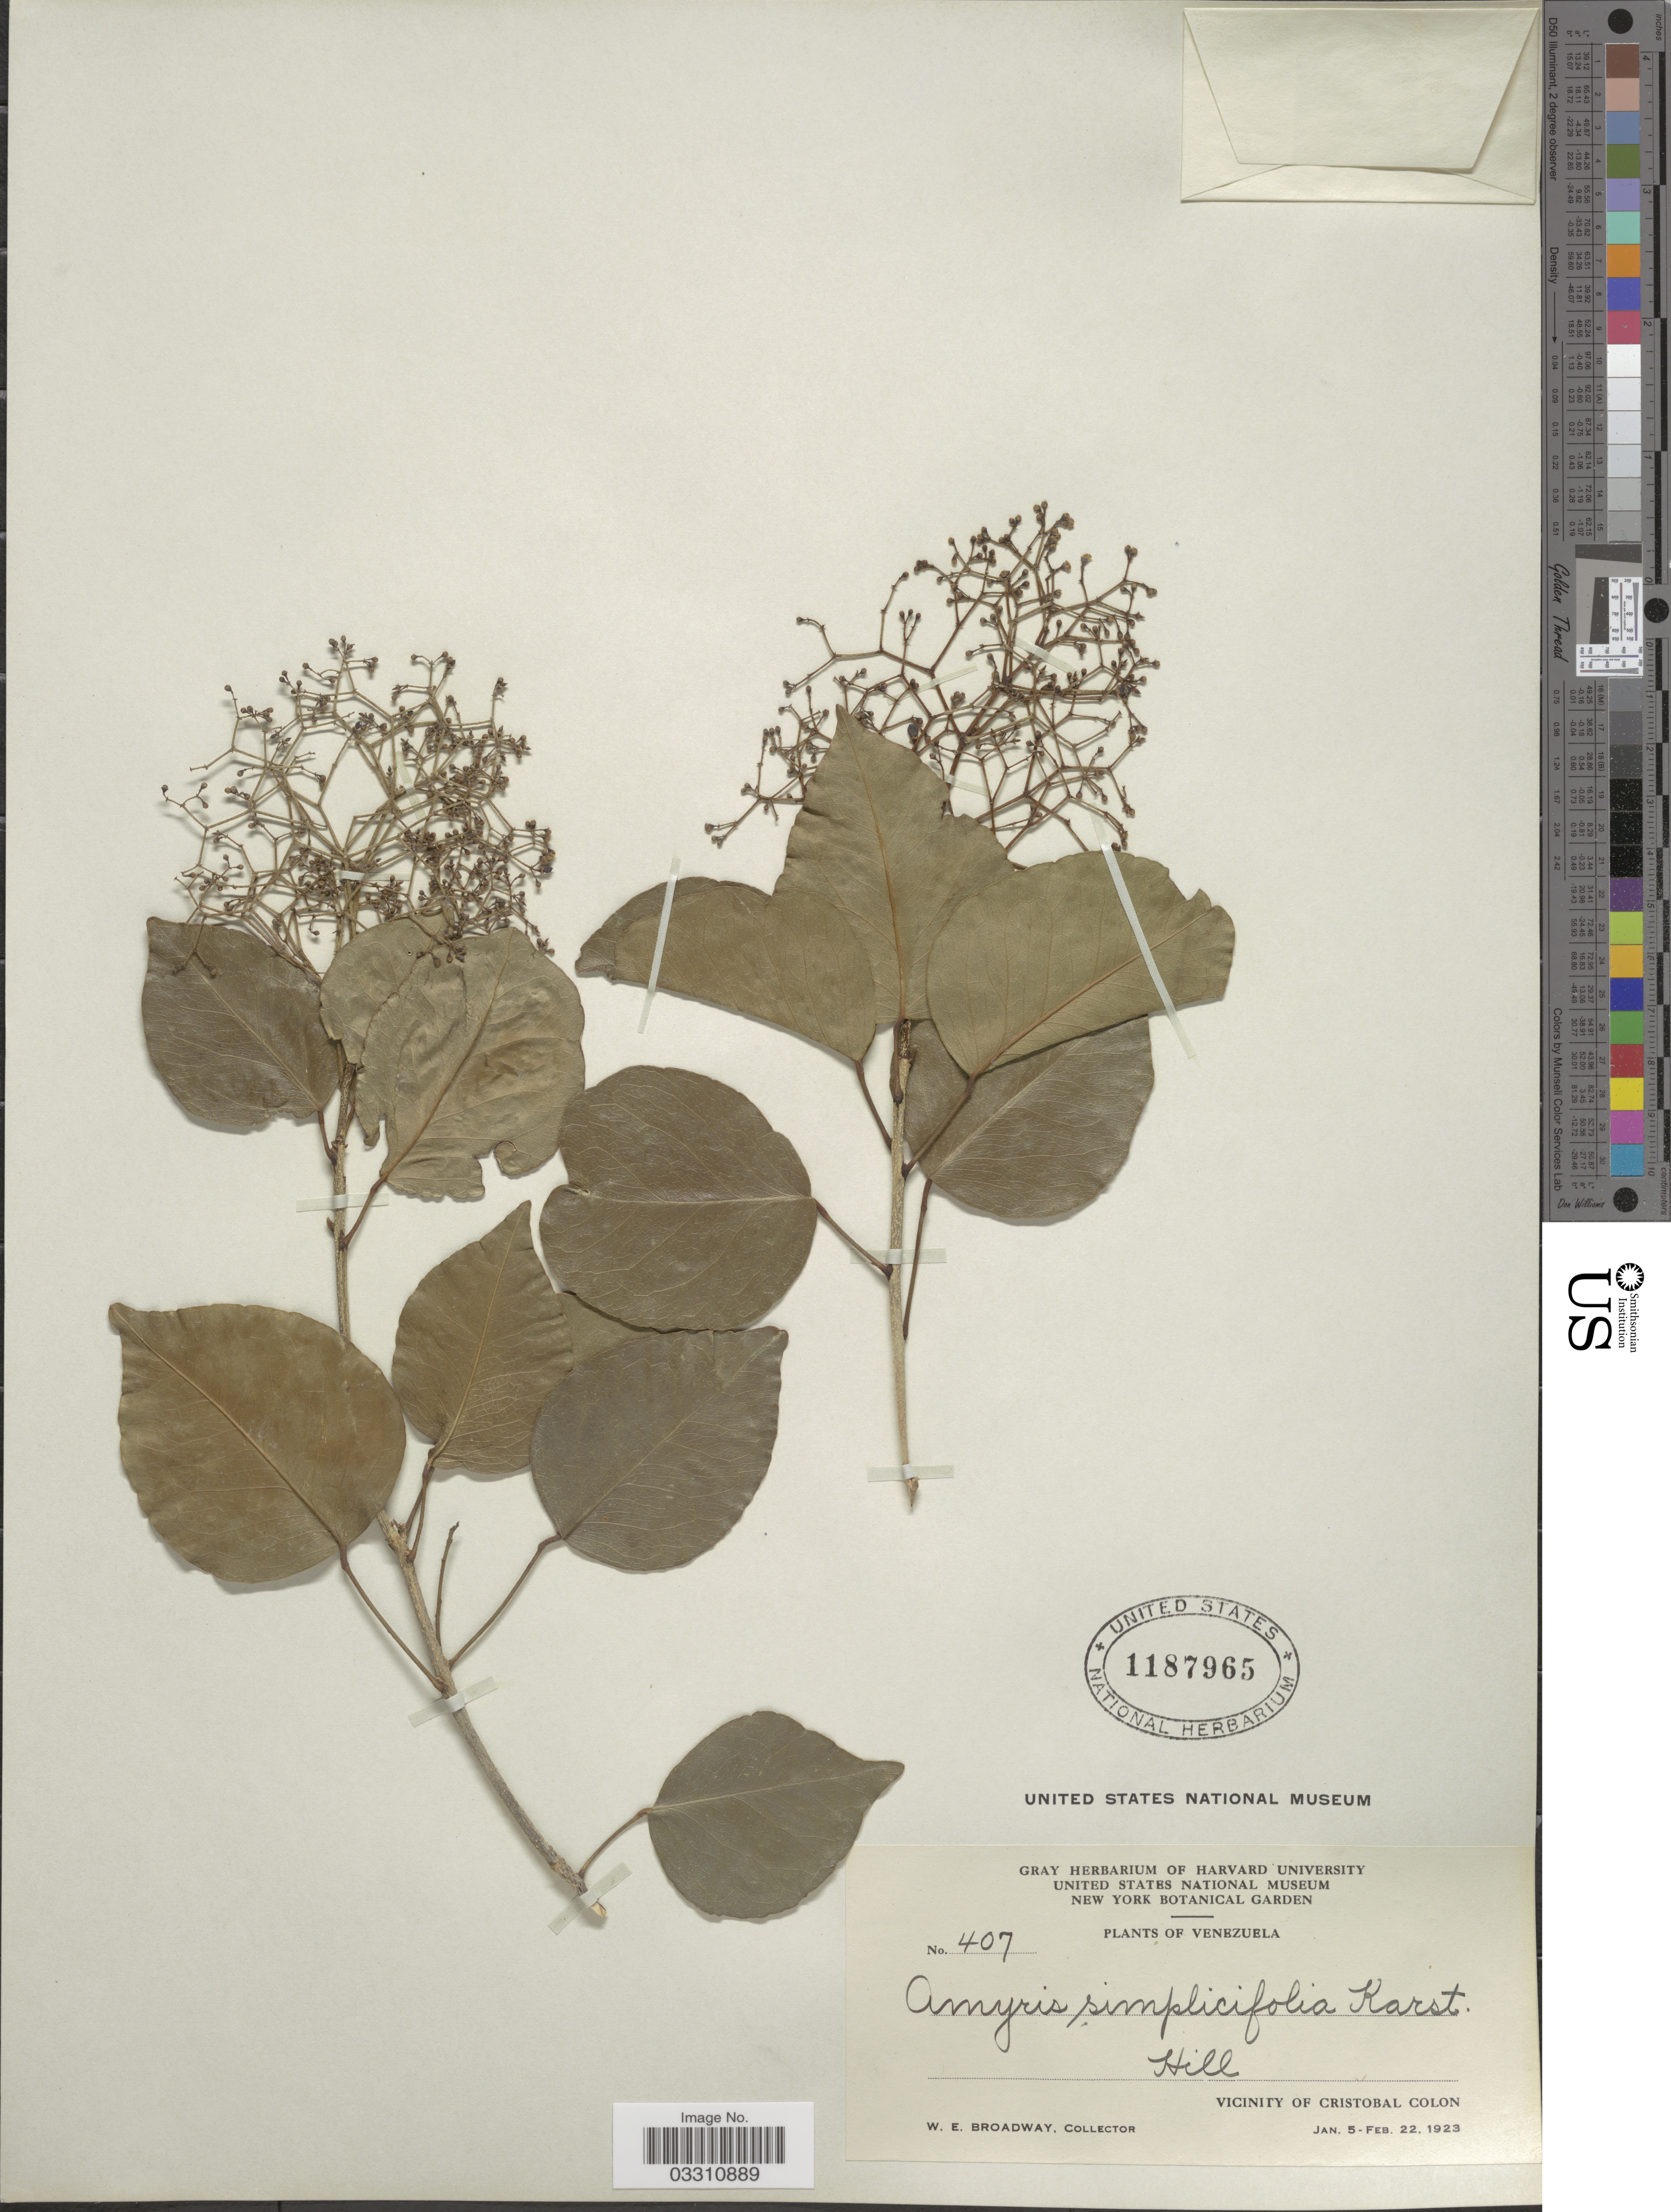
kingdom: Plantae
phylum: Tracheophyta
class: Magnoliopsida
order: Sapindales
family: Rutaceae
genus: Amyris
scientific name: Amyris ignea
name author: Steyerm.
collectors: W. E. Broadway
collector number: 407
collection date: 1923-01-05/1923-02-22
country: Venezuela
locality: Vicinity of Cristobal Colon.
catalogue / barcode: US 1187965